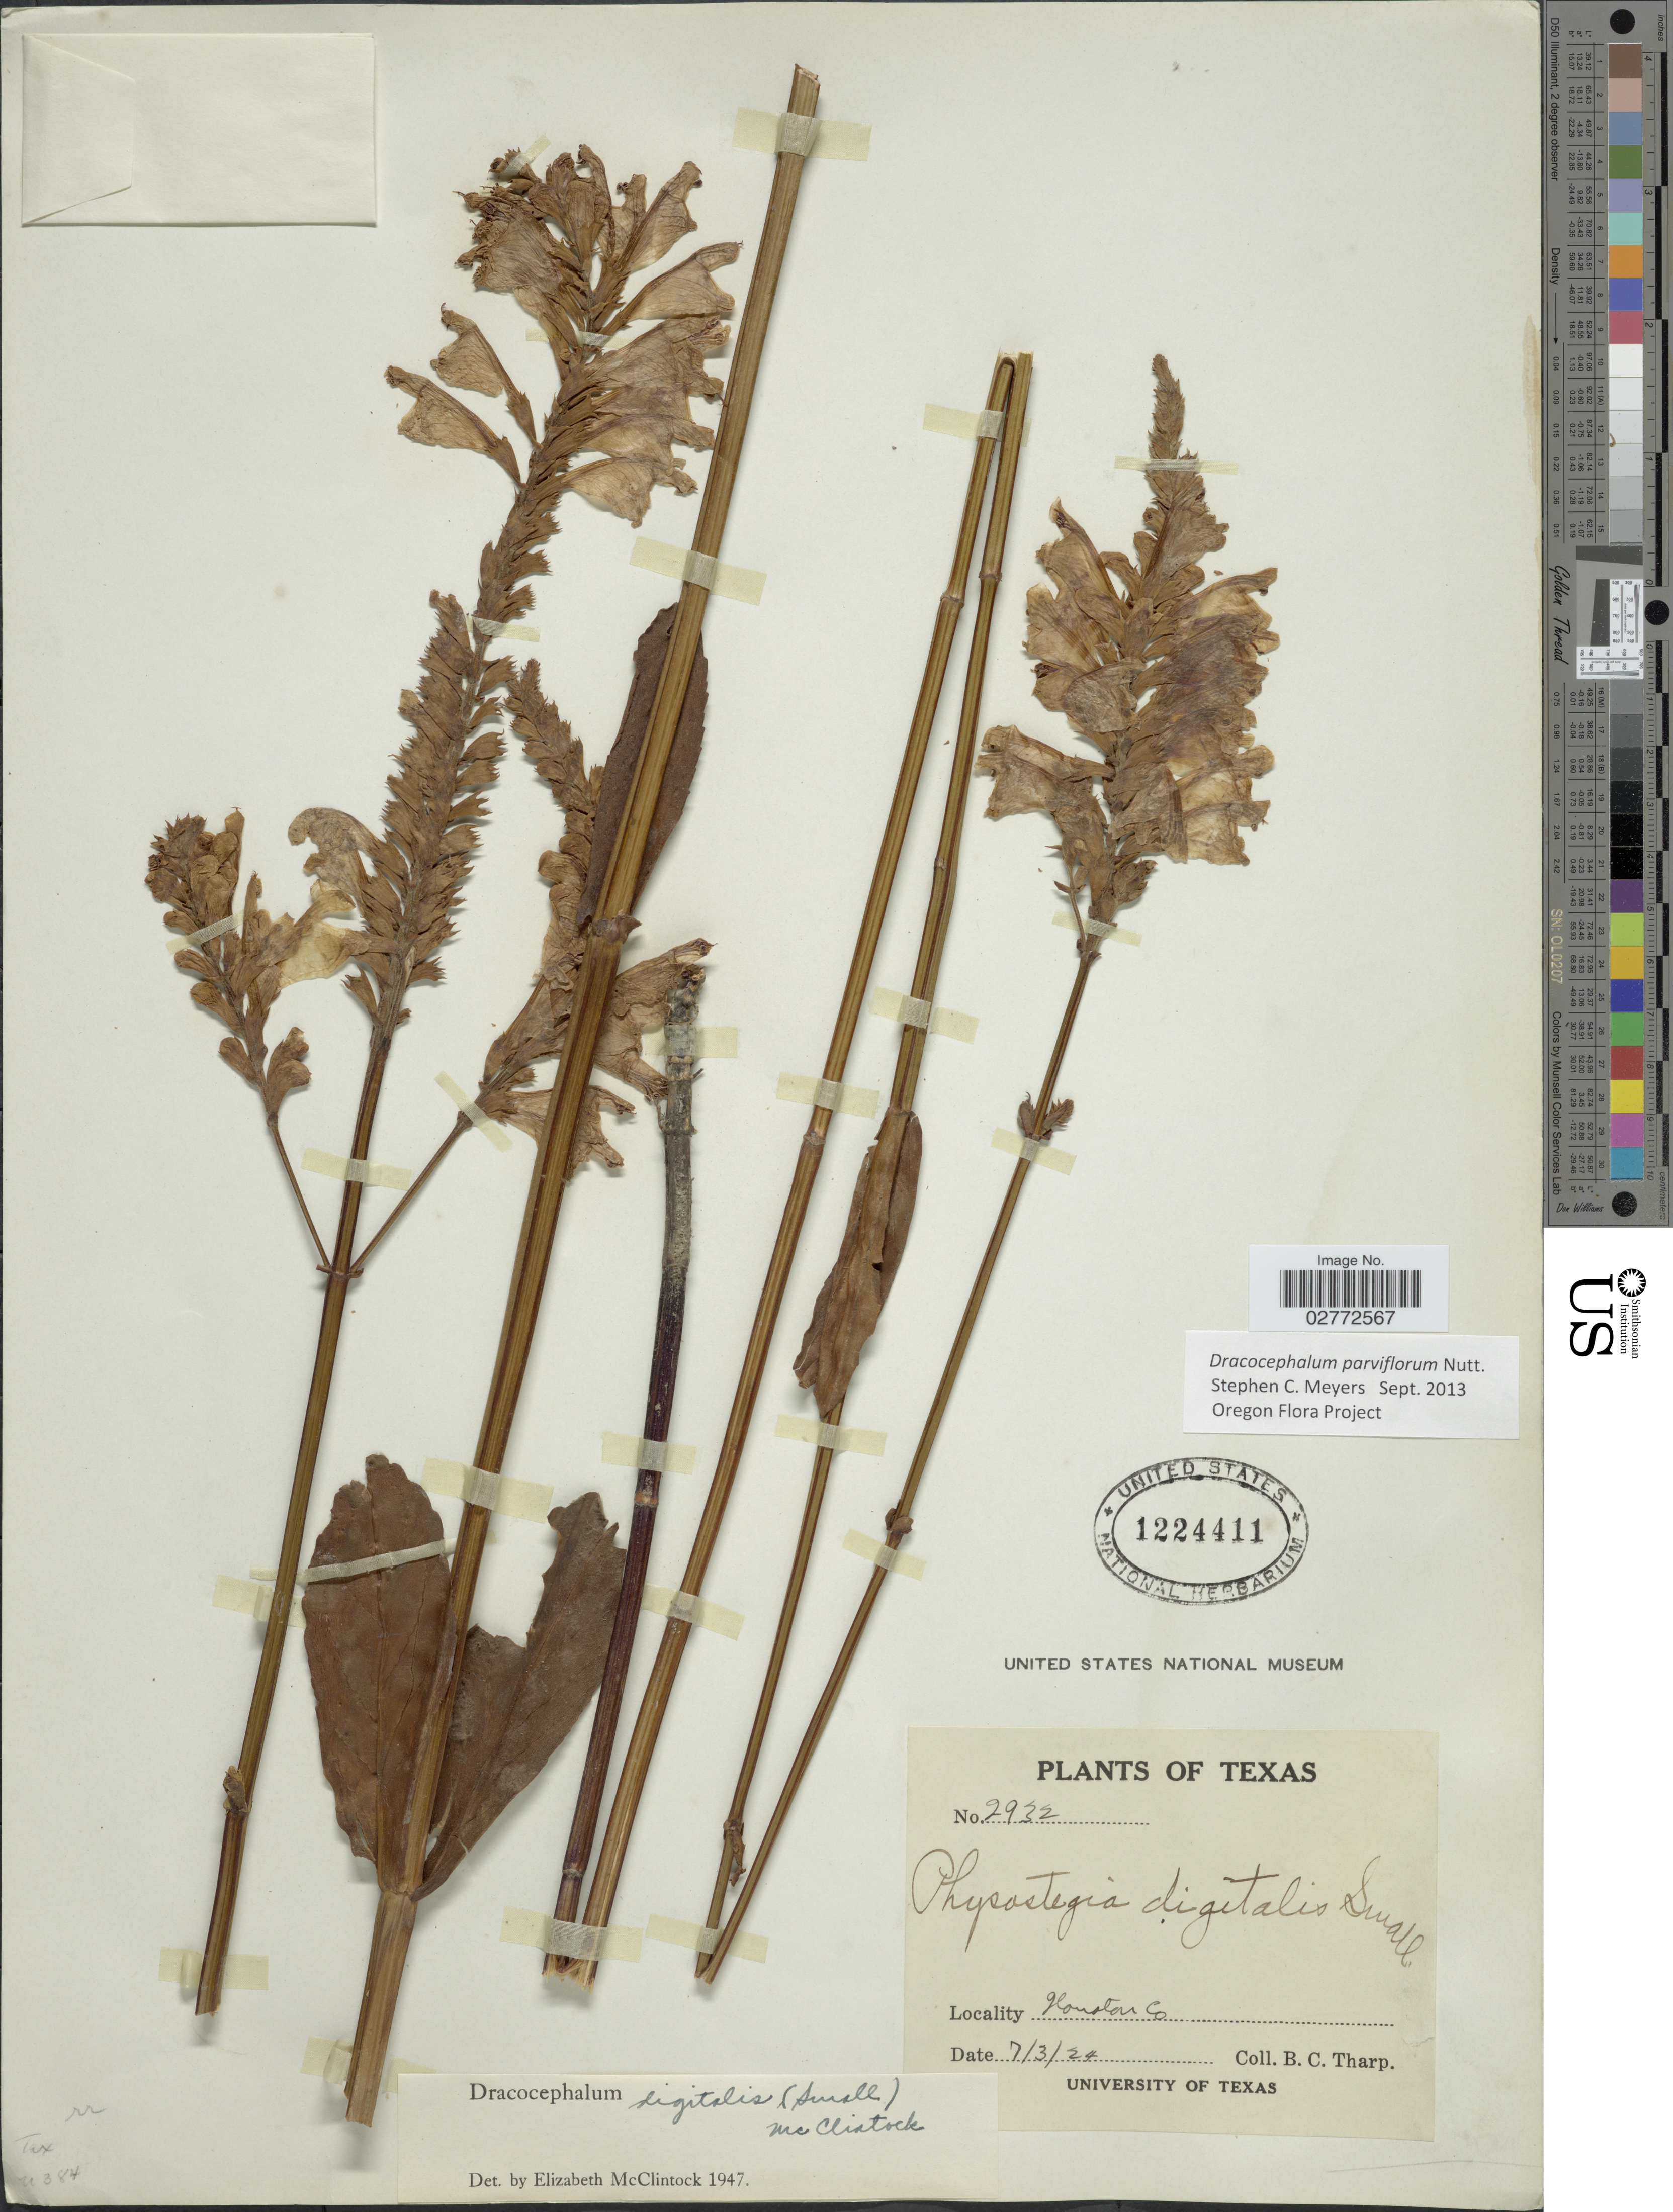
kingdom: Plantae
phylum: Tracheophyta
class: Magnoliopsida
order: Lamiales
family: Lamiaceae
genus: Dracocephalum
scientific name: Dracocephalum parviflorum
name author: Nutt.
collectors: B. C. Tharp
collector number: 2932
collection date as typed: Transcribed d/m/y: 3/7/24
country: United States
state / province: Texas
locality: Houston Co.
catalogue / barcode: US 1224411